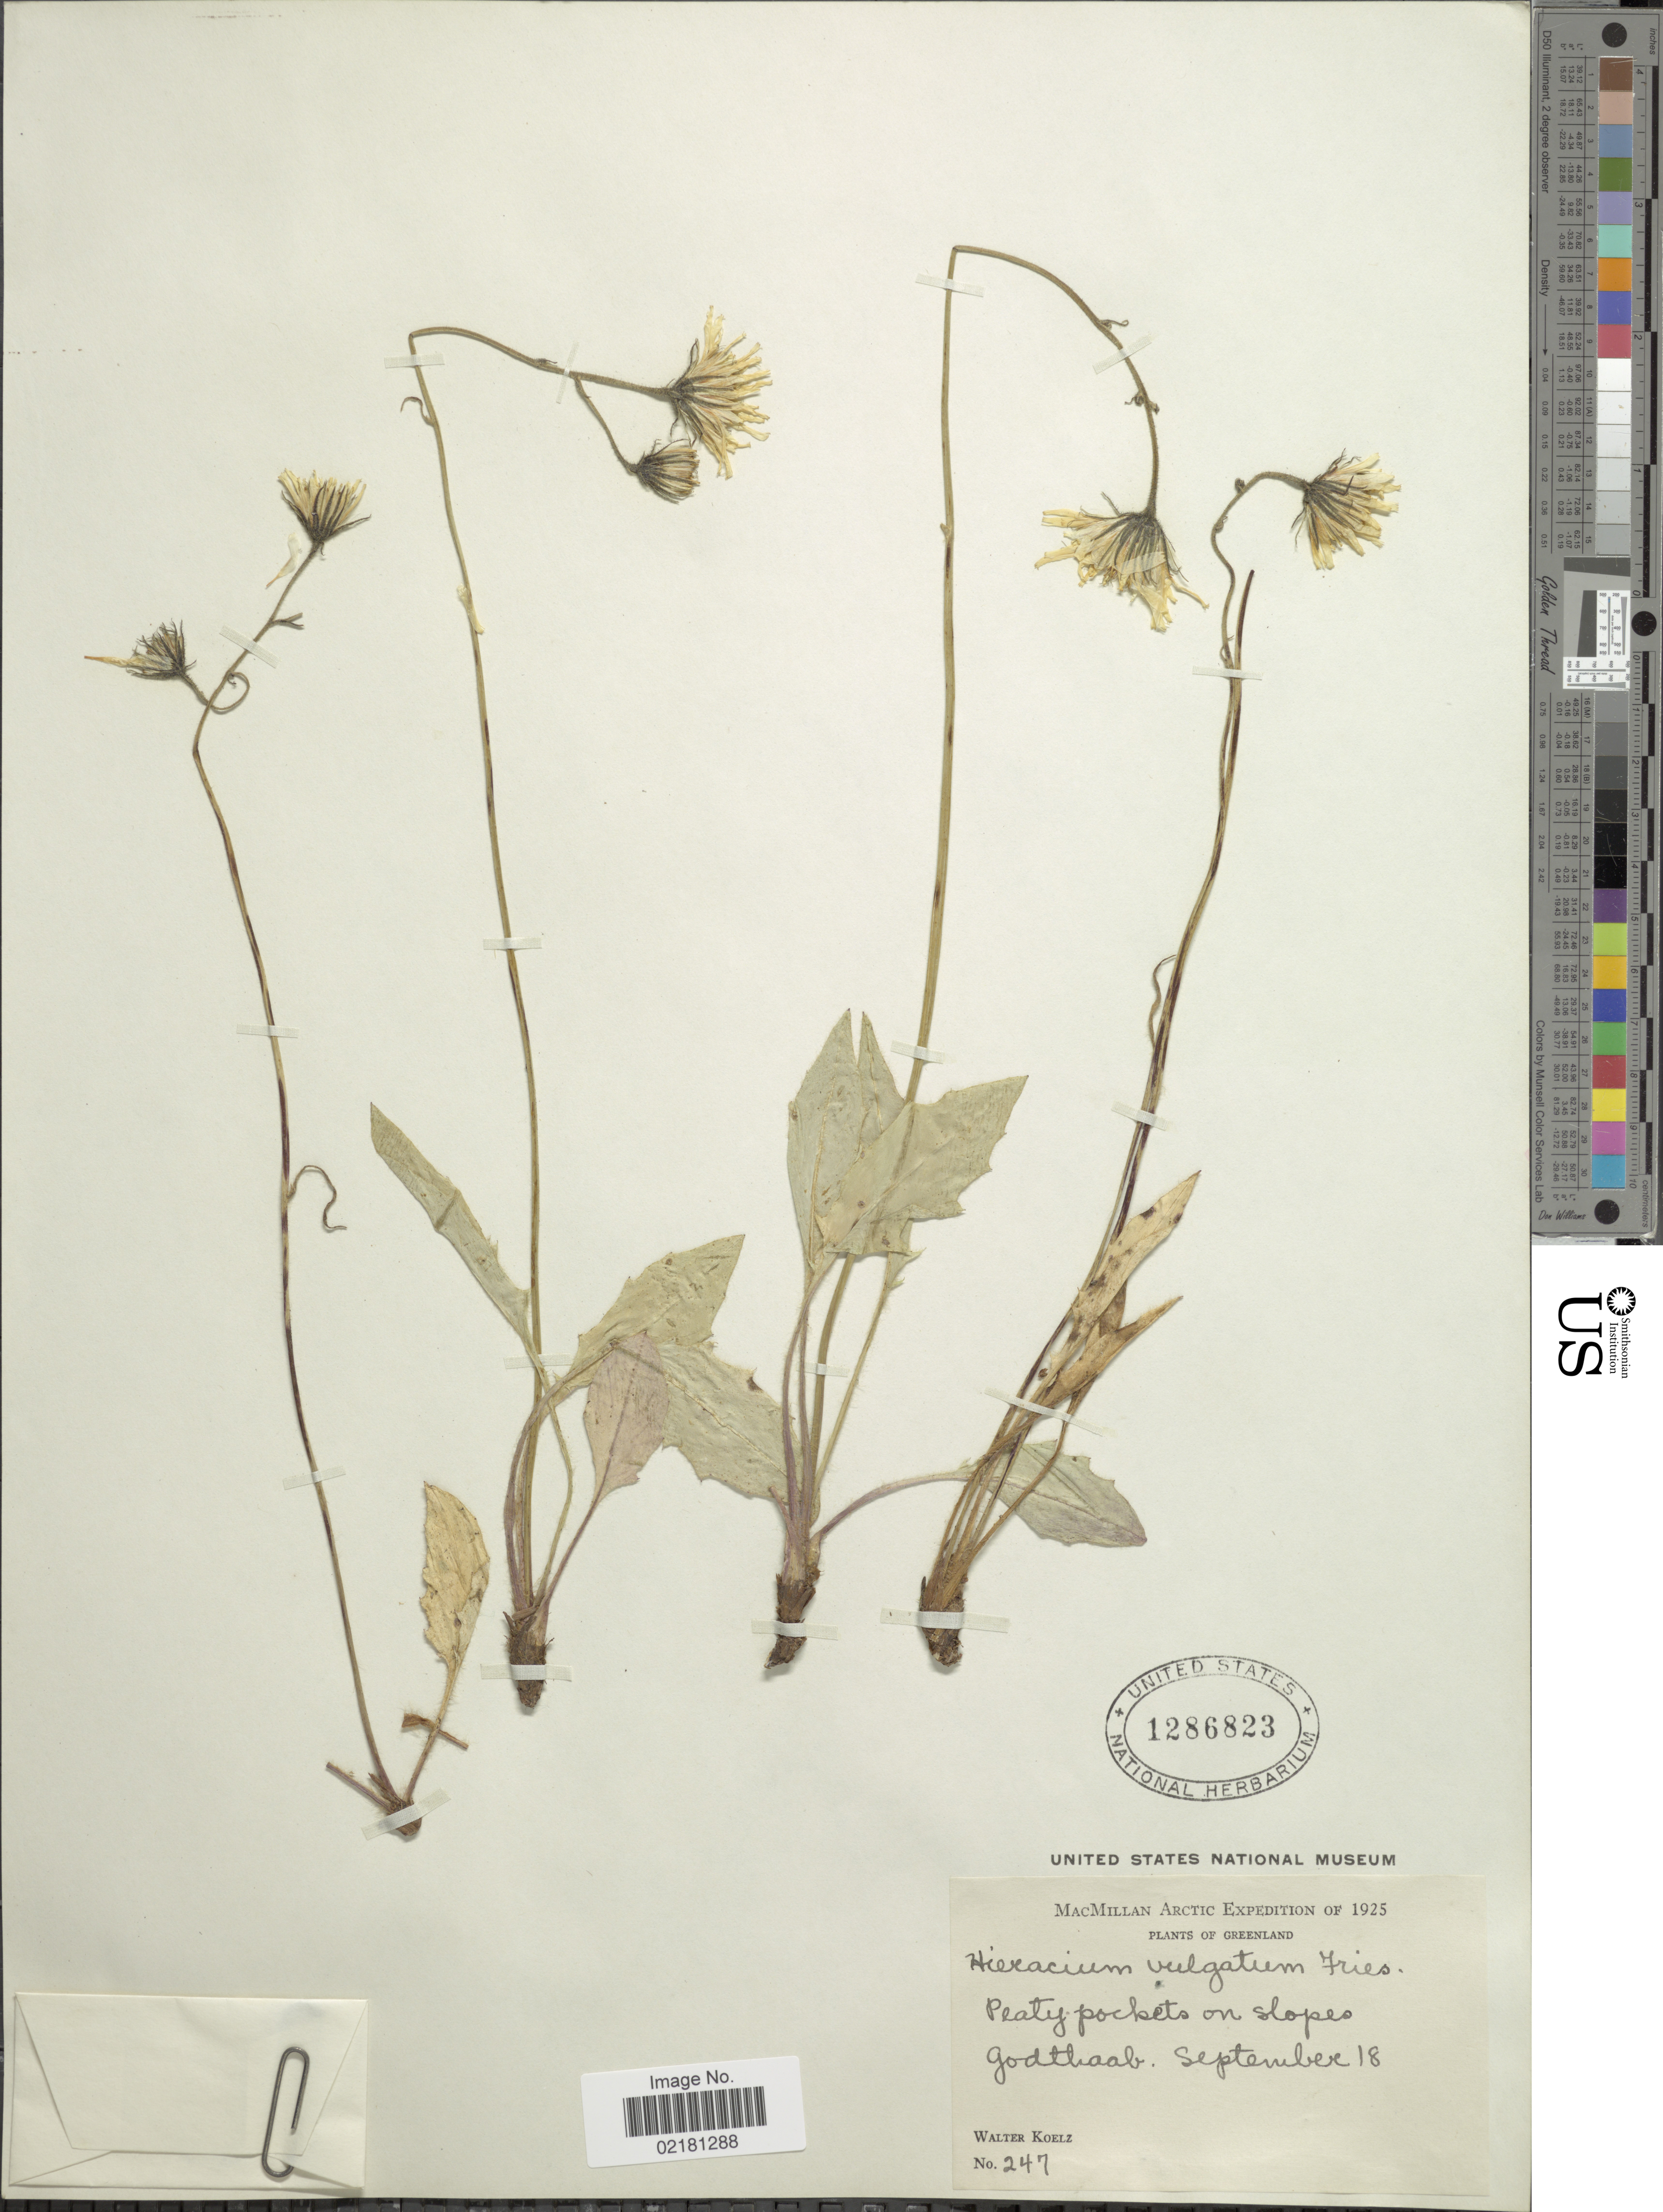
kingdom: Plantae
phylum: Tracheophyta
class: Magnoliopsida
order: Asterales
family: Asteraceae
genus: Hieracium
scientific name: Hieracium lachenalii subsp. cruenifolium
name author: (Dahlst. & Lübeck) Zahn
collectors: W. N. Koelz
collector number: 247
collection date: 1925-09-18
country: Greenland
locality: Arctic, peaty pockets on slopes Godthaab.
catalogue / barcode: US 1286823